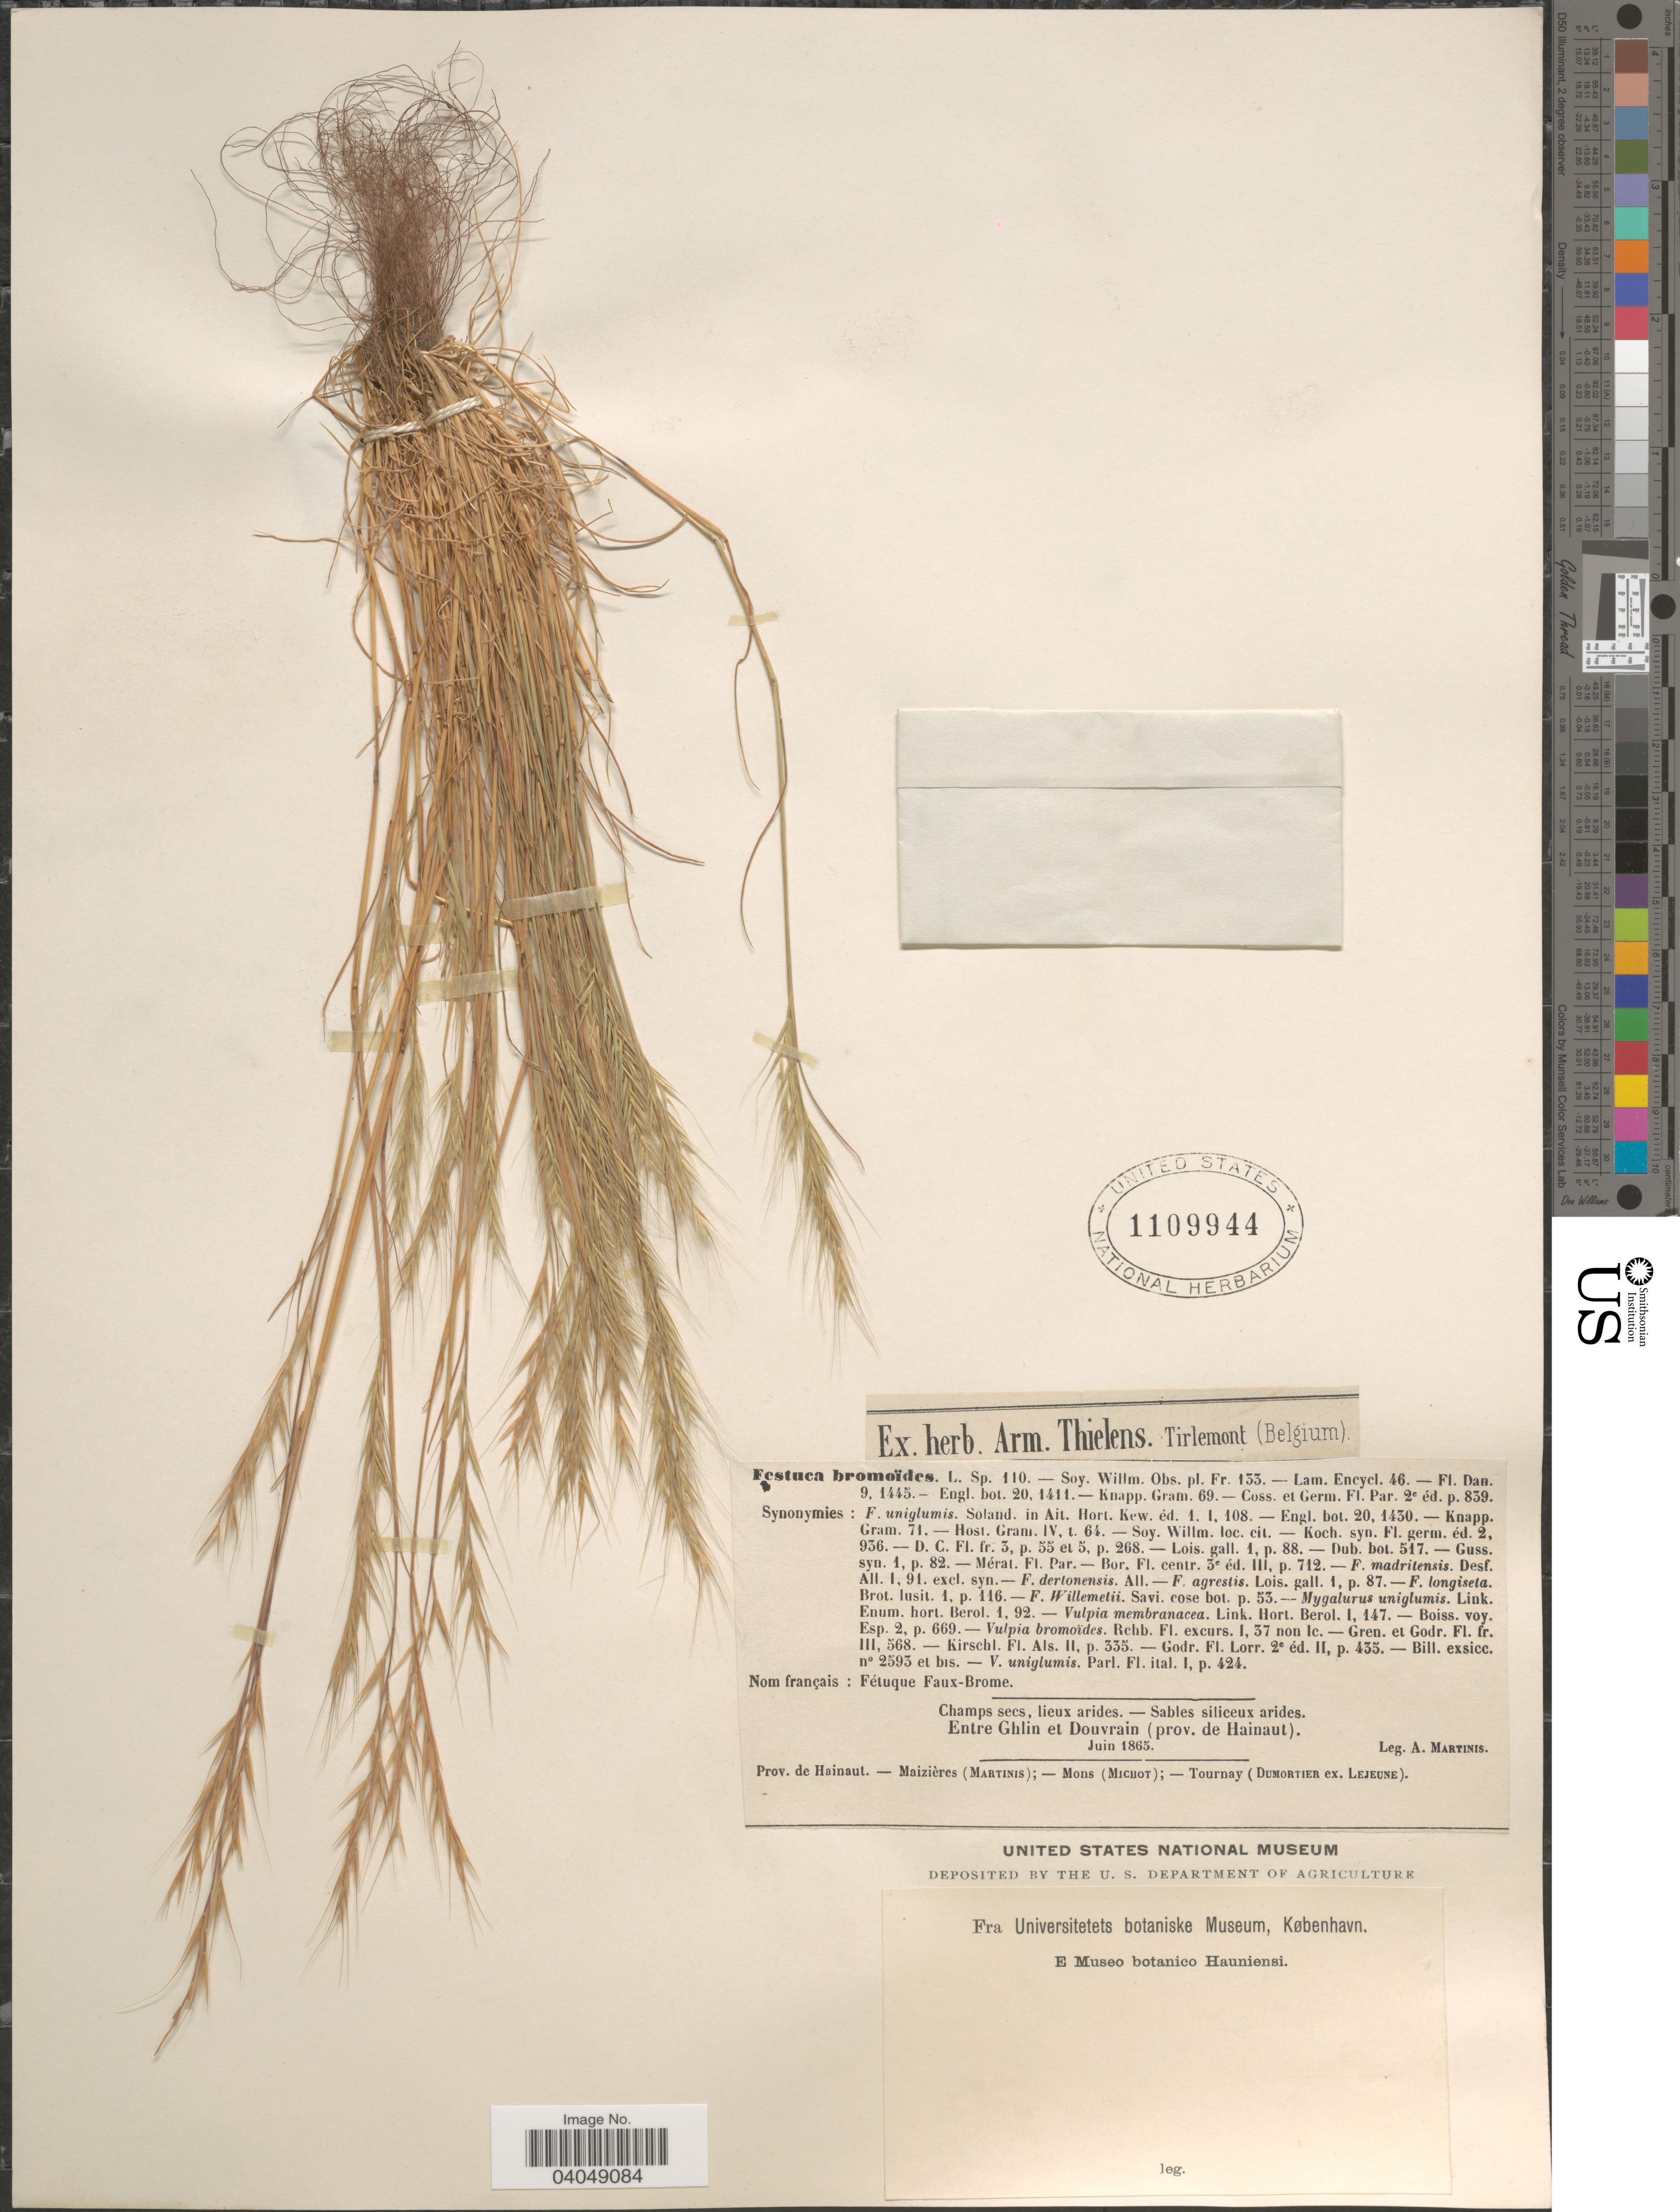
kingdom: Plantae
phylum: Tracheophyta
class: Liliopsida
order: Poales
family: Poaceae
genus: Festuca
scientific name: Festuca bromoides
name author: L.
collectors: A. Martinis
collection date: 1865-06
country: Belgium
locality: Champs secs, lieux arides. Sables siliceux arides. Entre Ghlin et Douvrain (prov. de Hainaut).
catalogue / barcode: US 1109944